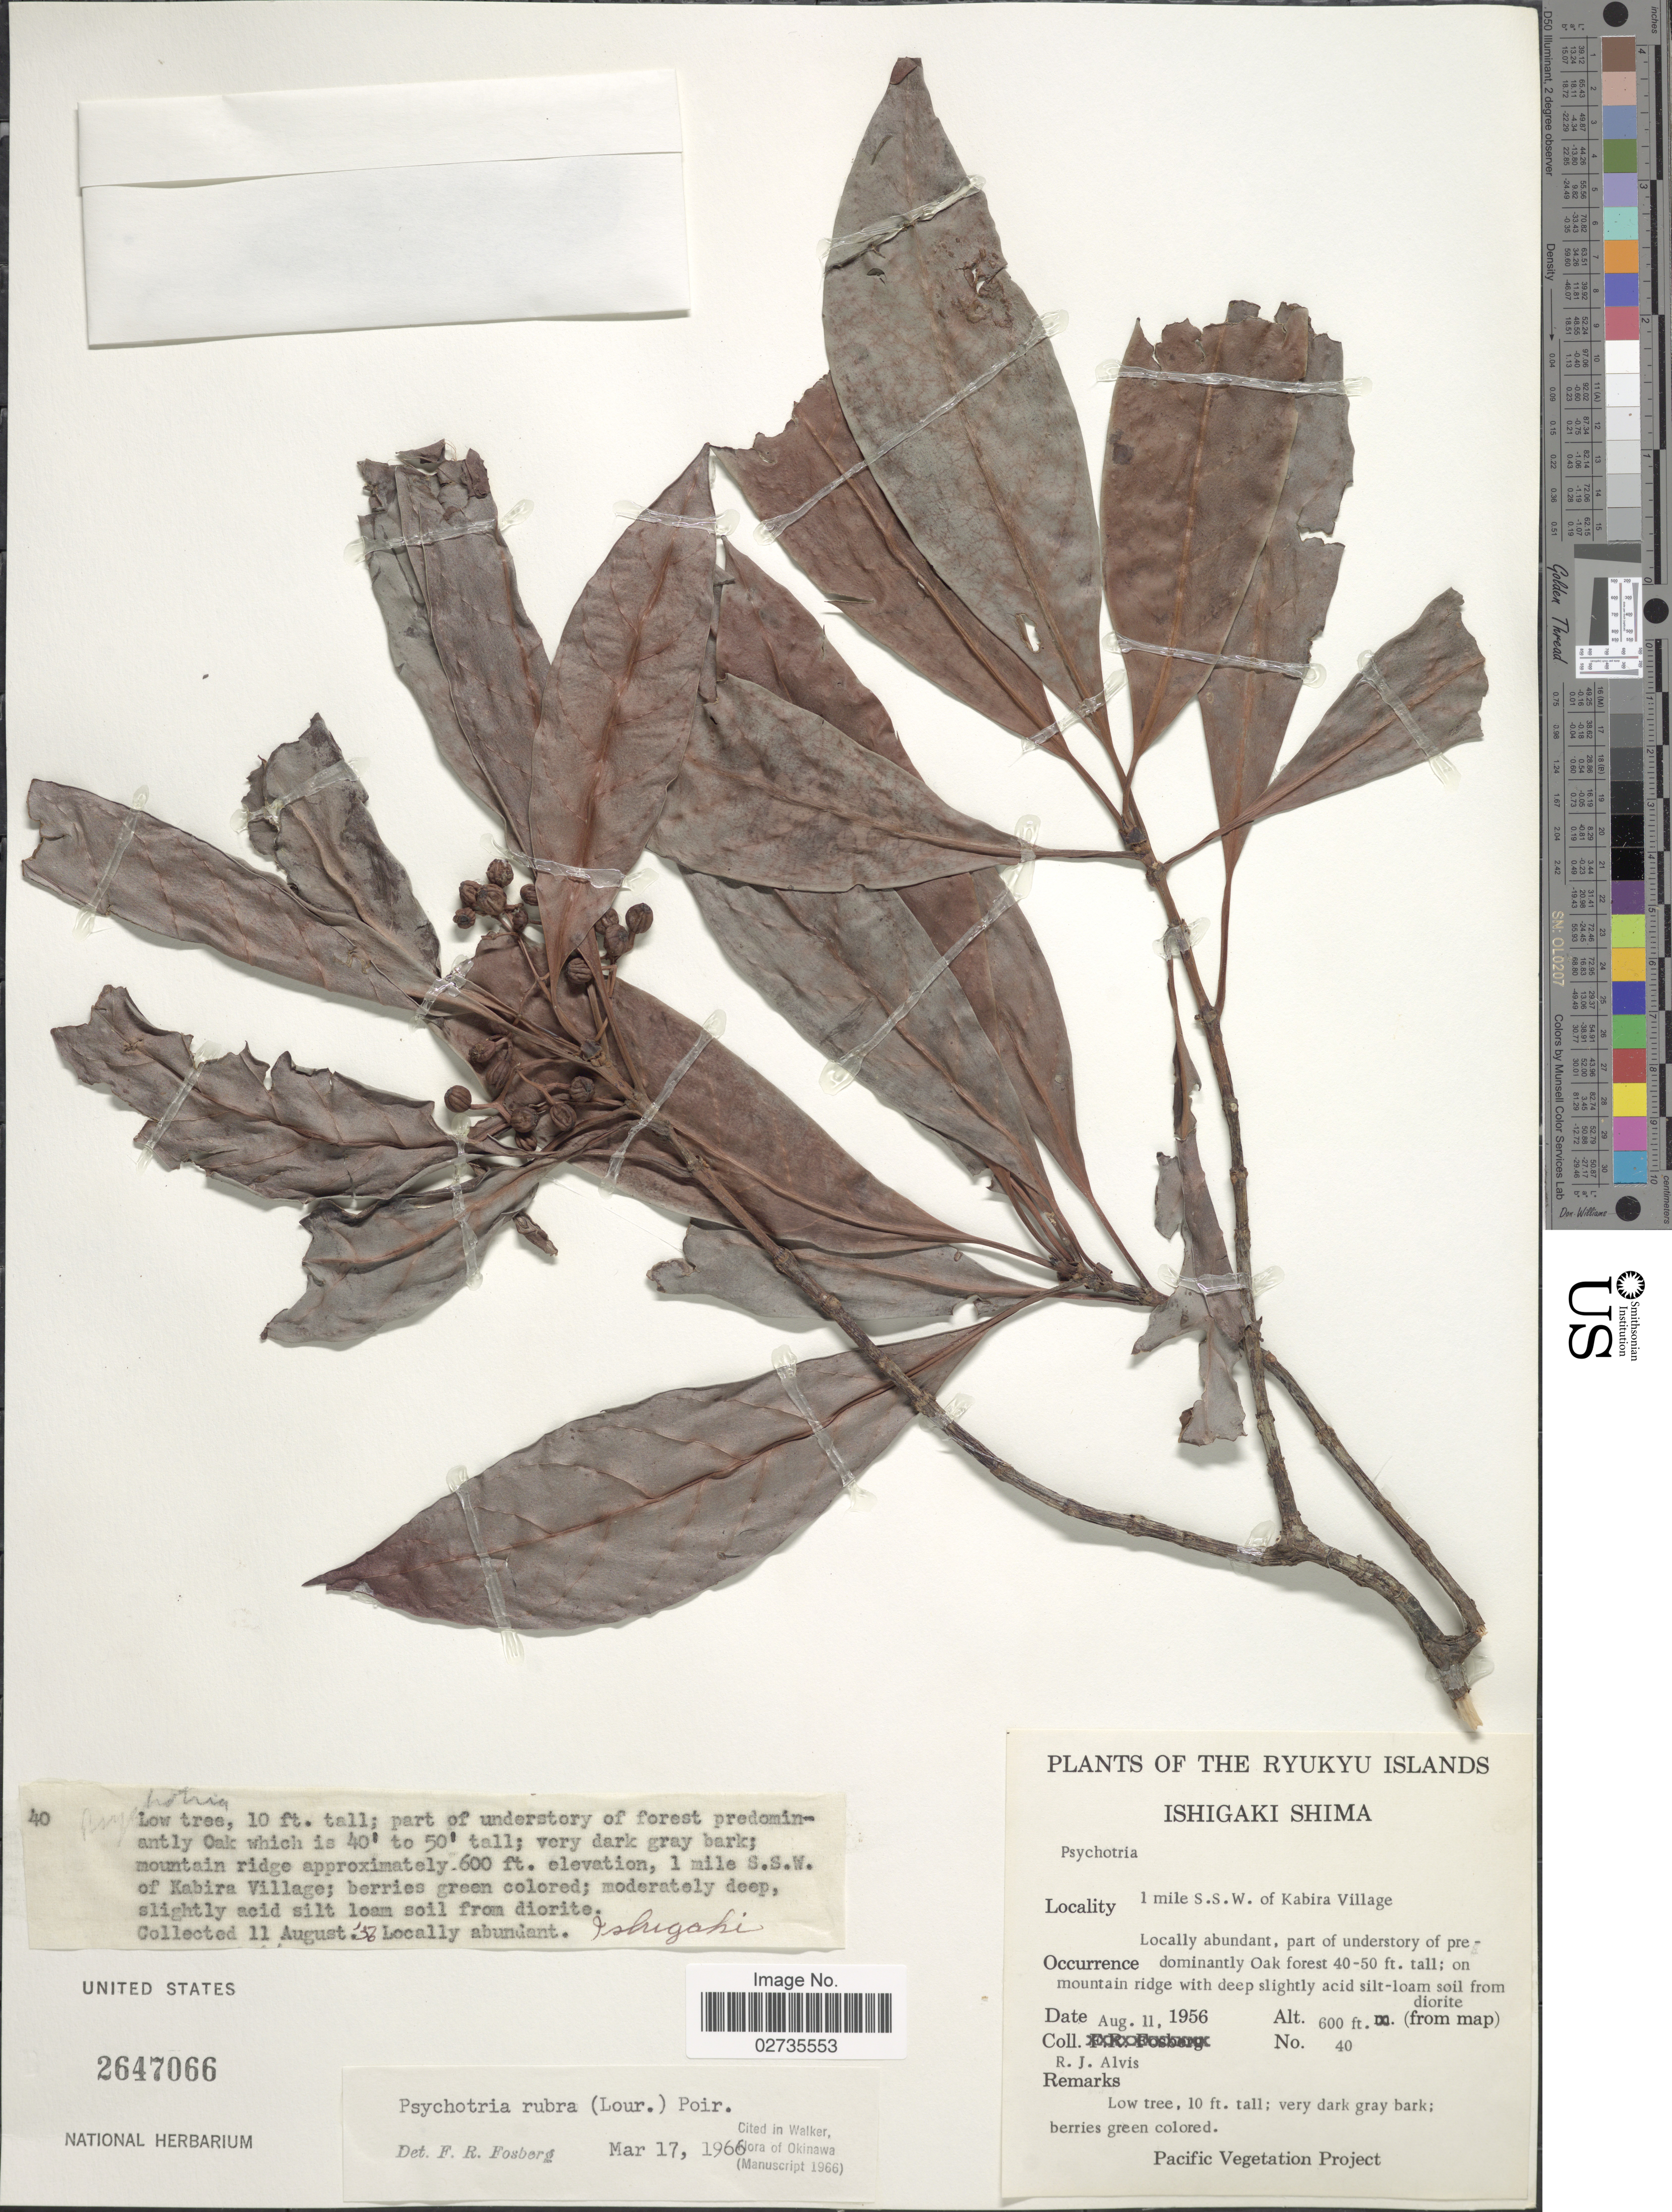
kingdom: Plantae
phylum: Tracheophyta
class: Magnoliopsida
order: Gentianales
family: Rubiaceae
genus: Psychotria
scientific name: Psychotria rubra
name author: (Lour.) Poir.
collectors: R. Alvis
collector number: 40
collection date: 1956-08-11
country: Japan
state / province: Okinawa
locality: Ryukyu Islands. Ishigaki Shima. 1 mile S.S.W. of Kabira Village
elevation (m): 183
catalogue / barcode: US 2647066